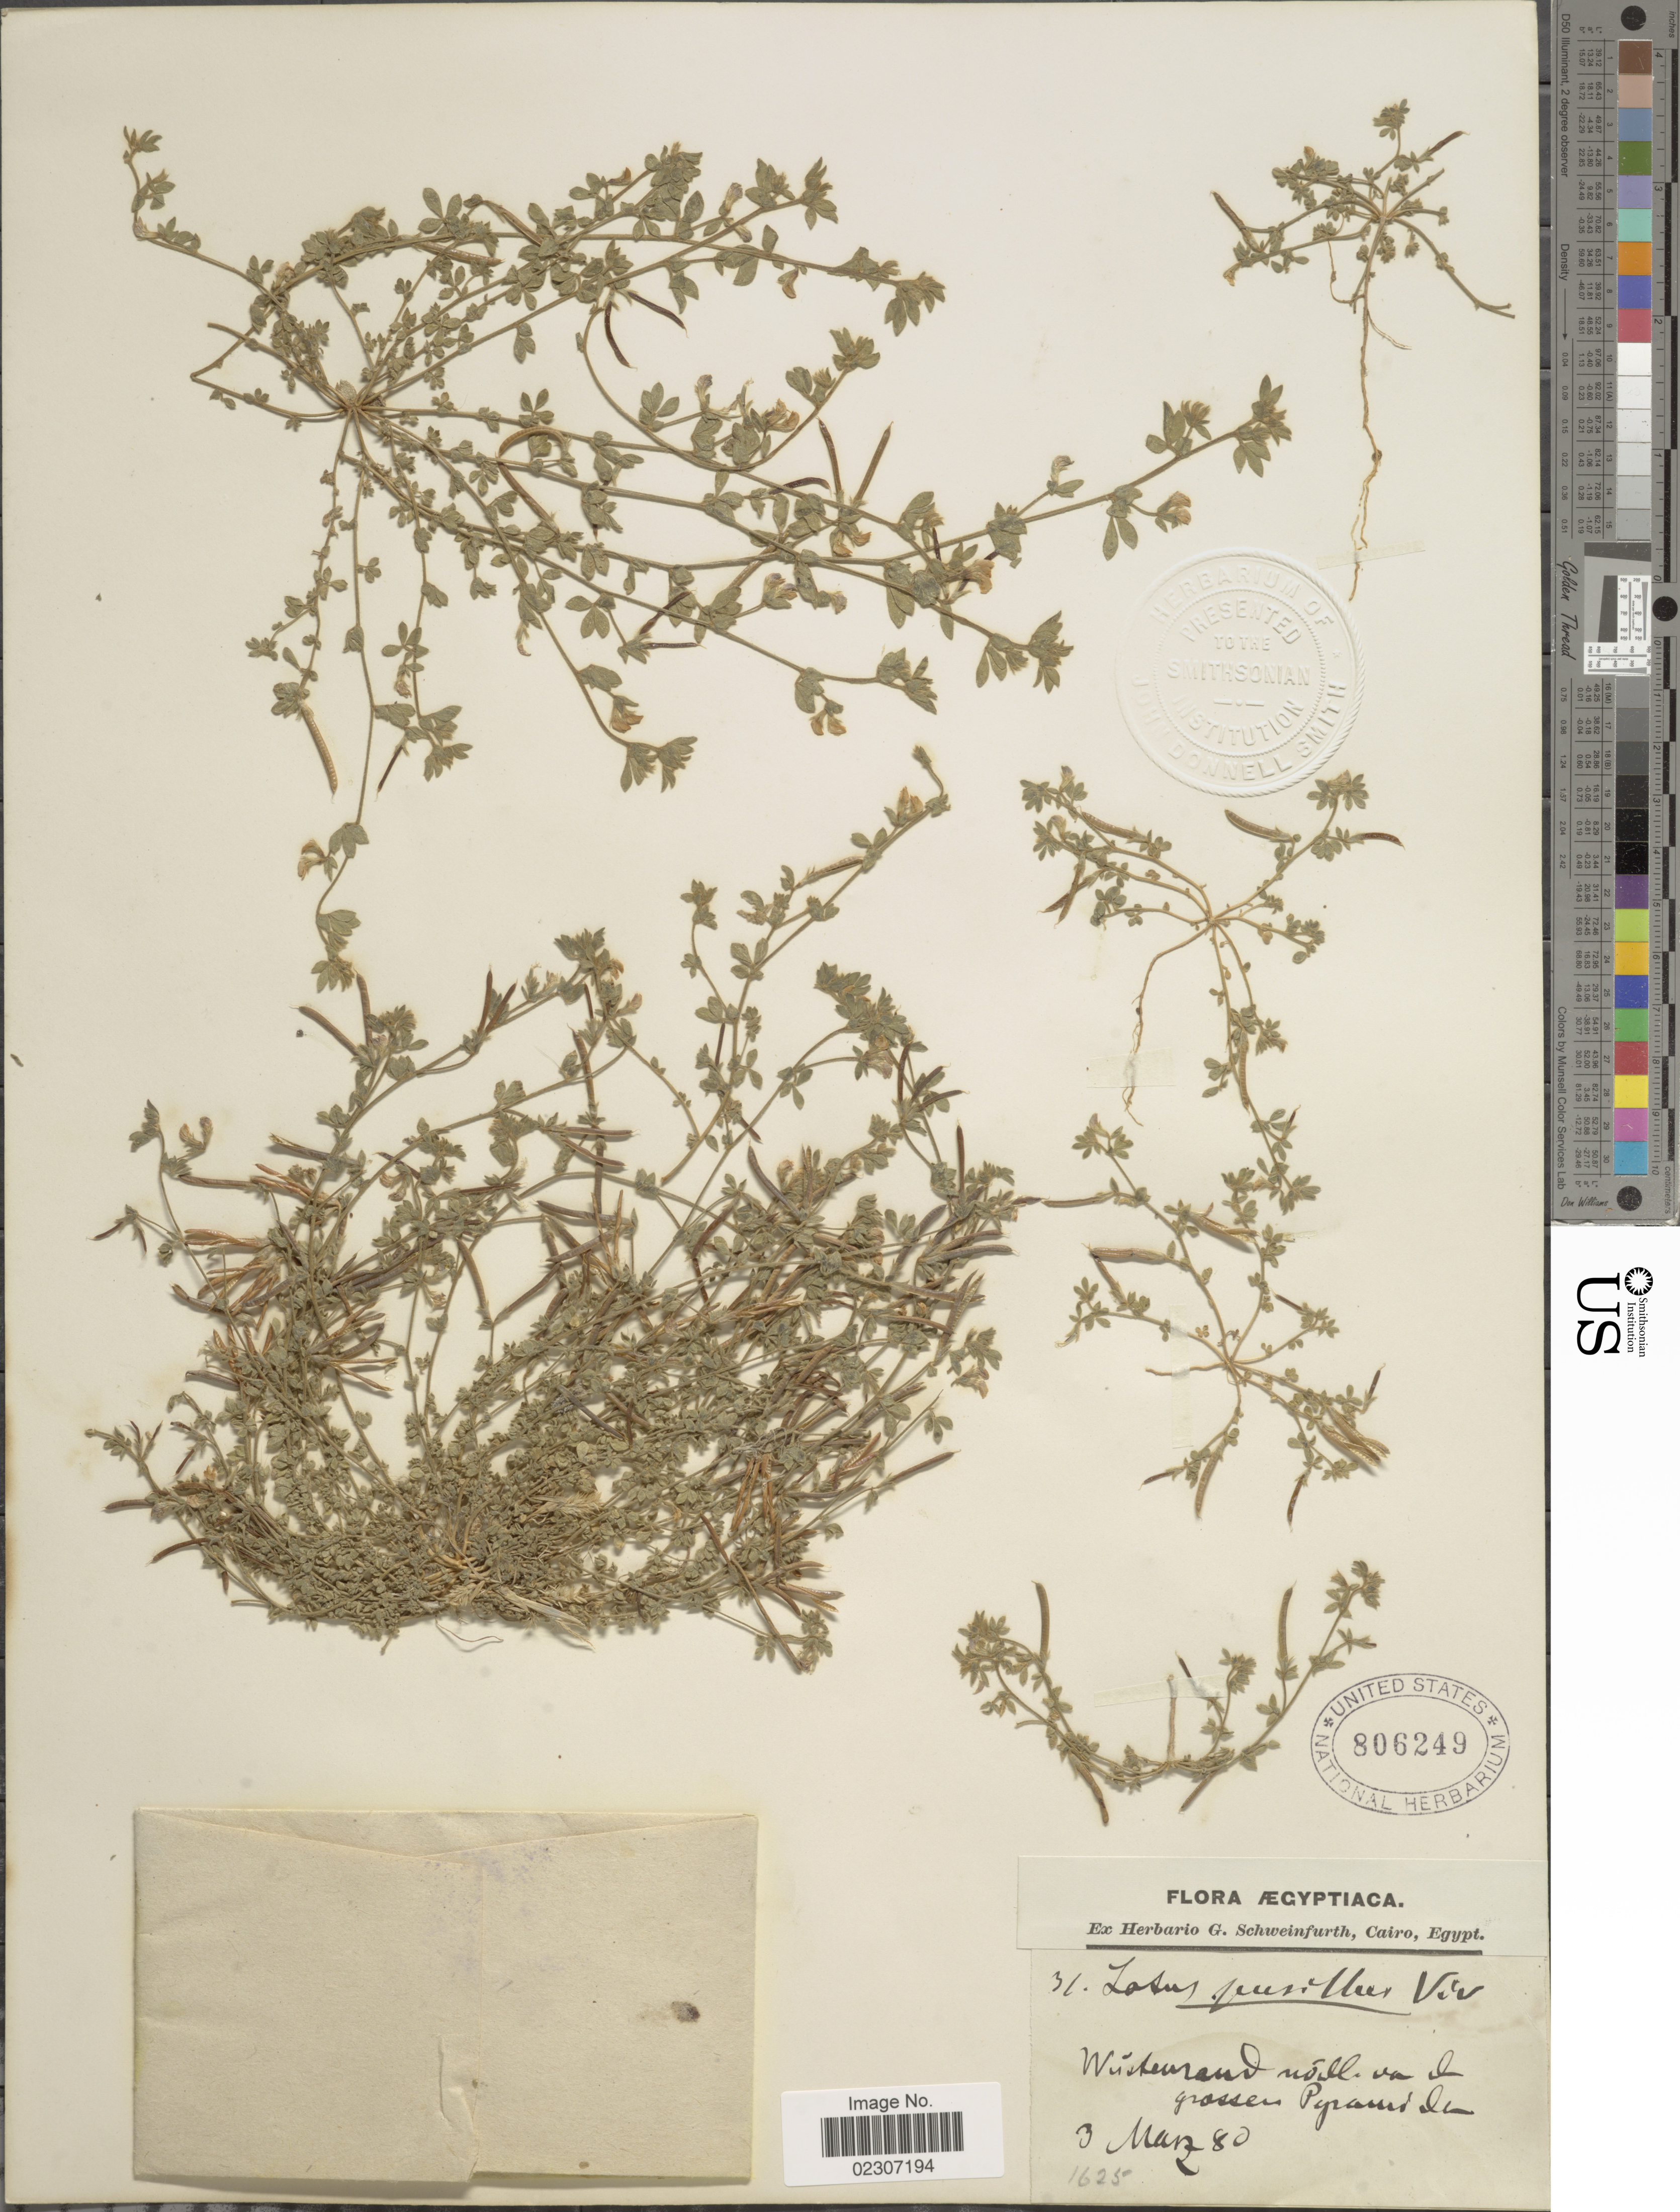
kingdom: Plantae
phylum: Tracheophyta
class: Magnoliopsida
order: Fabales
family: Fabaceae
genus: Lotus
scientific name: Lotus pusillus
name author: Viv.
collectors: G. A. Schweinfurth (herbarium)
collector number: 31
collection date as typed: Transcribed d/m/y: 3/3/80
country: Egypt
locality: Wüstenrand von le grossen Pyramiden.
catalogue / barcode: US 806249